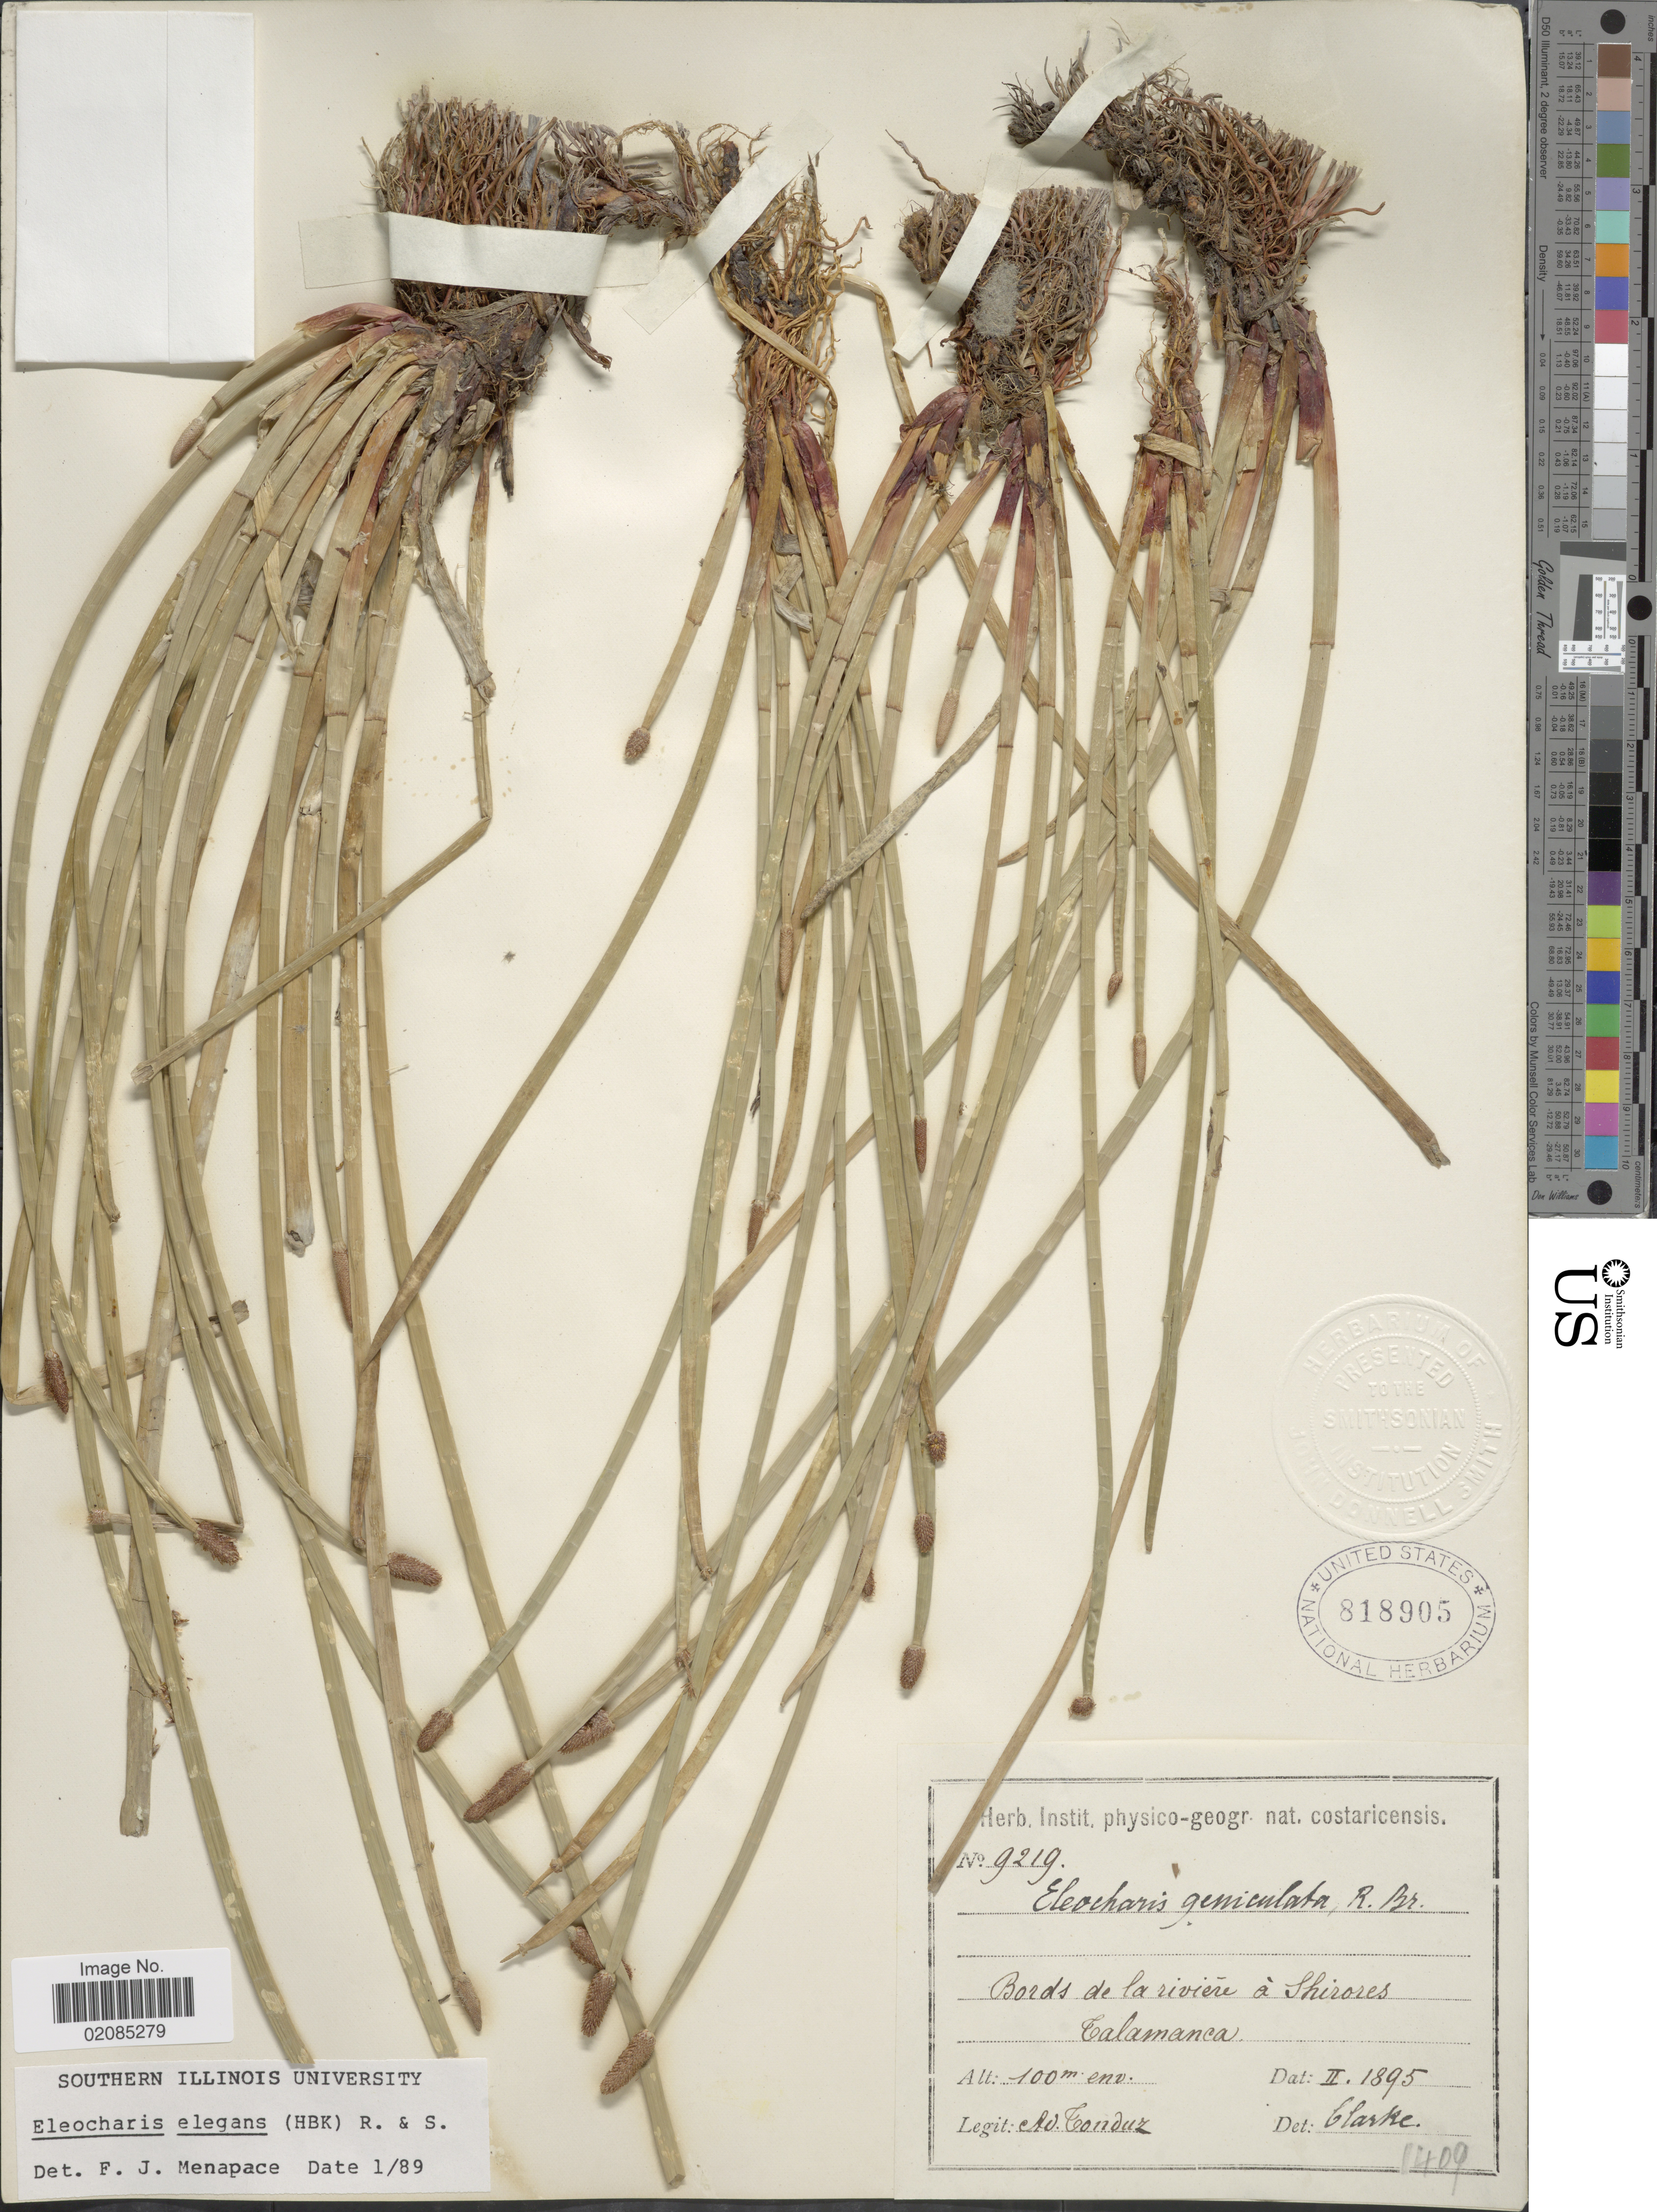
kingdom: Plantae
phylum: Tracheophyta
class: Liliopsida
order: Poales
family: Cyperaceae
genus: Eleocharis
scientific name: Eleocharis elegans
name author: (Kunth) Roem. & Schult.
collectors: A. Tonduz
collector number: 9219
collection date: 1895-02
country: Costa Rica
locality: Bords de la riviere a Shirores, Talamanca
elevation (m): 100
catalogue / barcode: US 818905